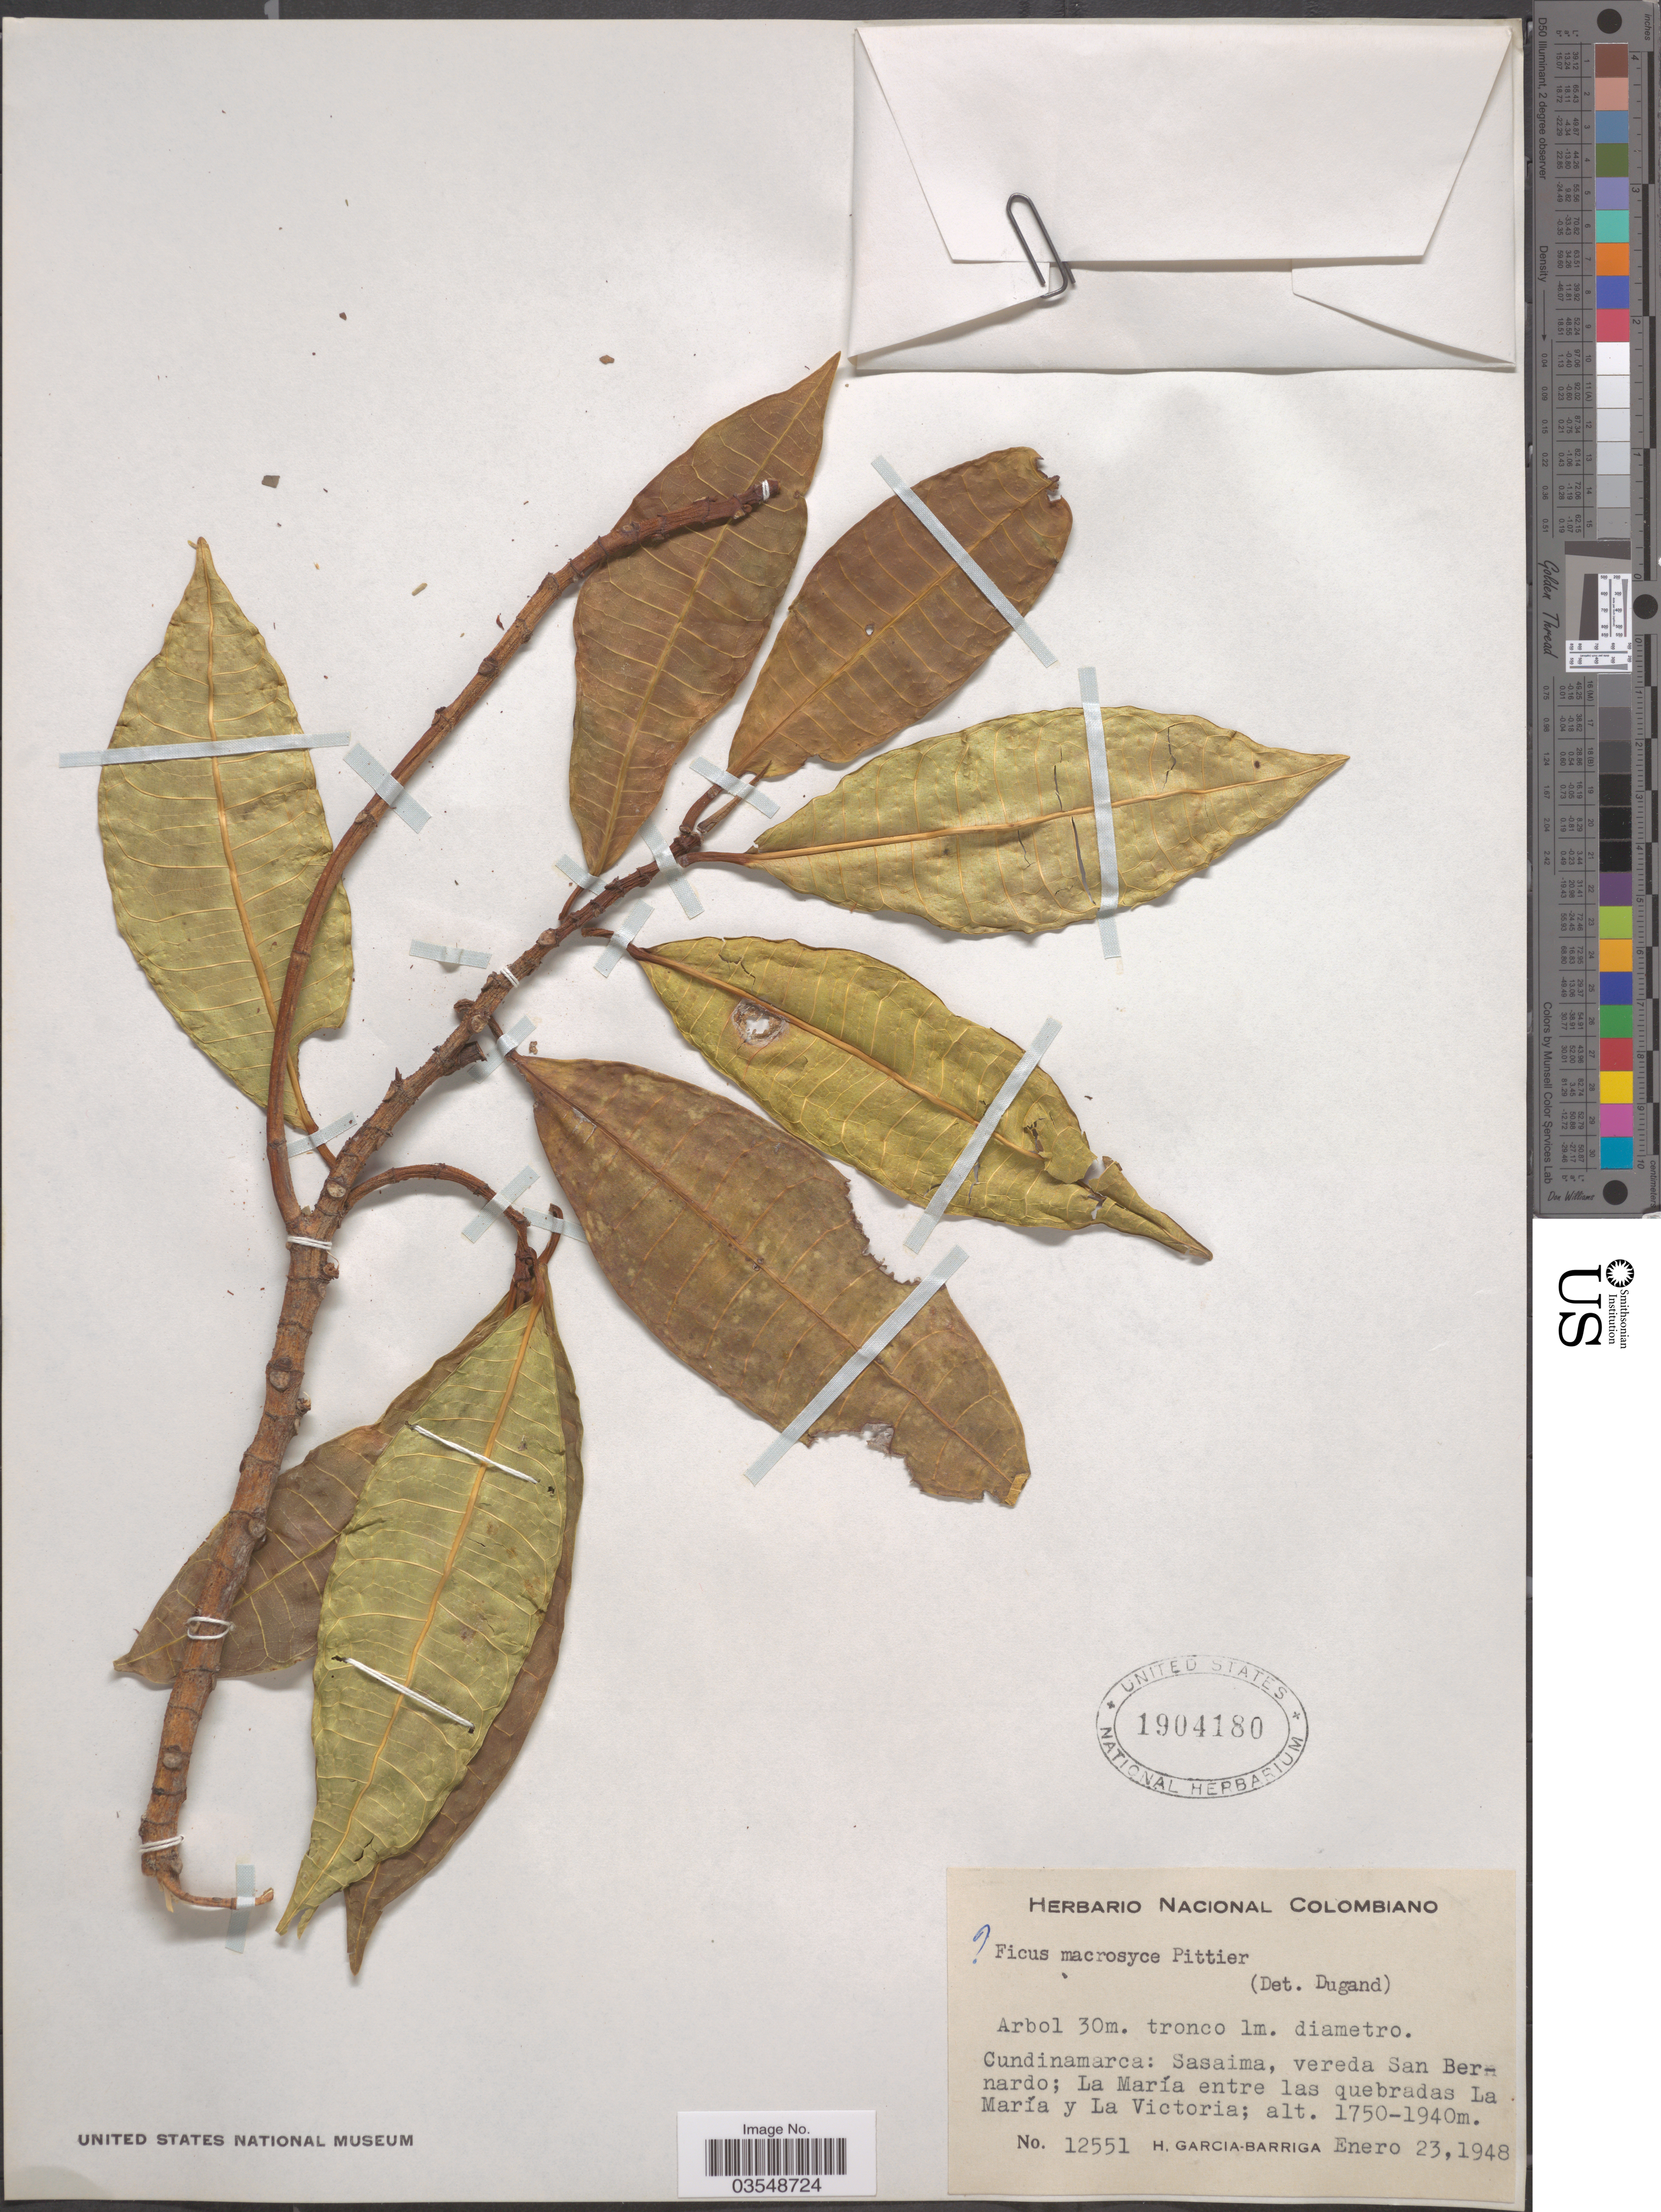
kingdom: Plantae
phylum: Tracheophyta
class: Magnoliopsida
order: Rosales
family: Moraceae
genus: Ficus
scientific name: Ficus macrosyce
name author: Pittier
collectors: H. García Barriga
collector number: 12551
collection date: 1948-01-23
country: Colombia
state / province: Cundinamarca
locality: Sasaima, vereda San Bernardo; La María entre las quebradas La María y La Victoria.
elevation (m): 1750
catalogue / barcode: US 1904180